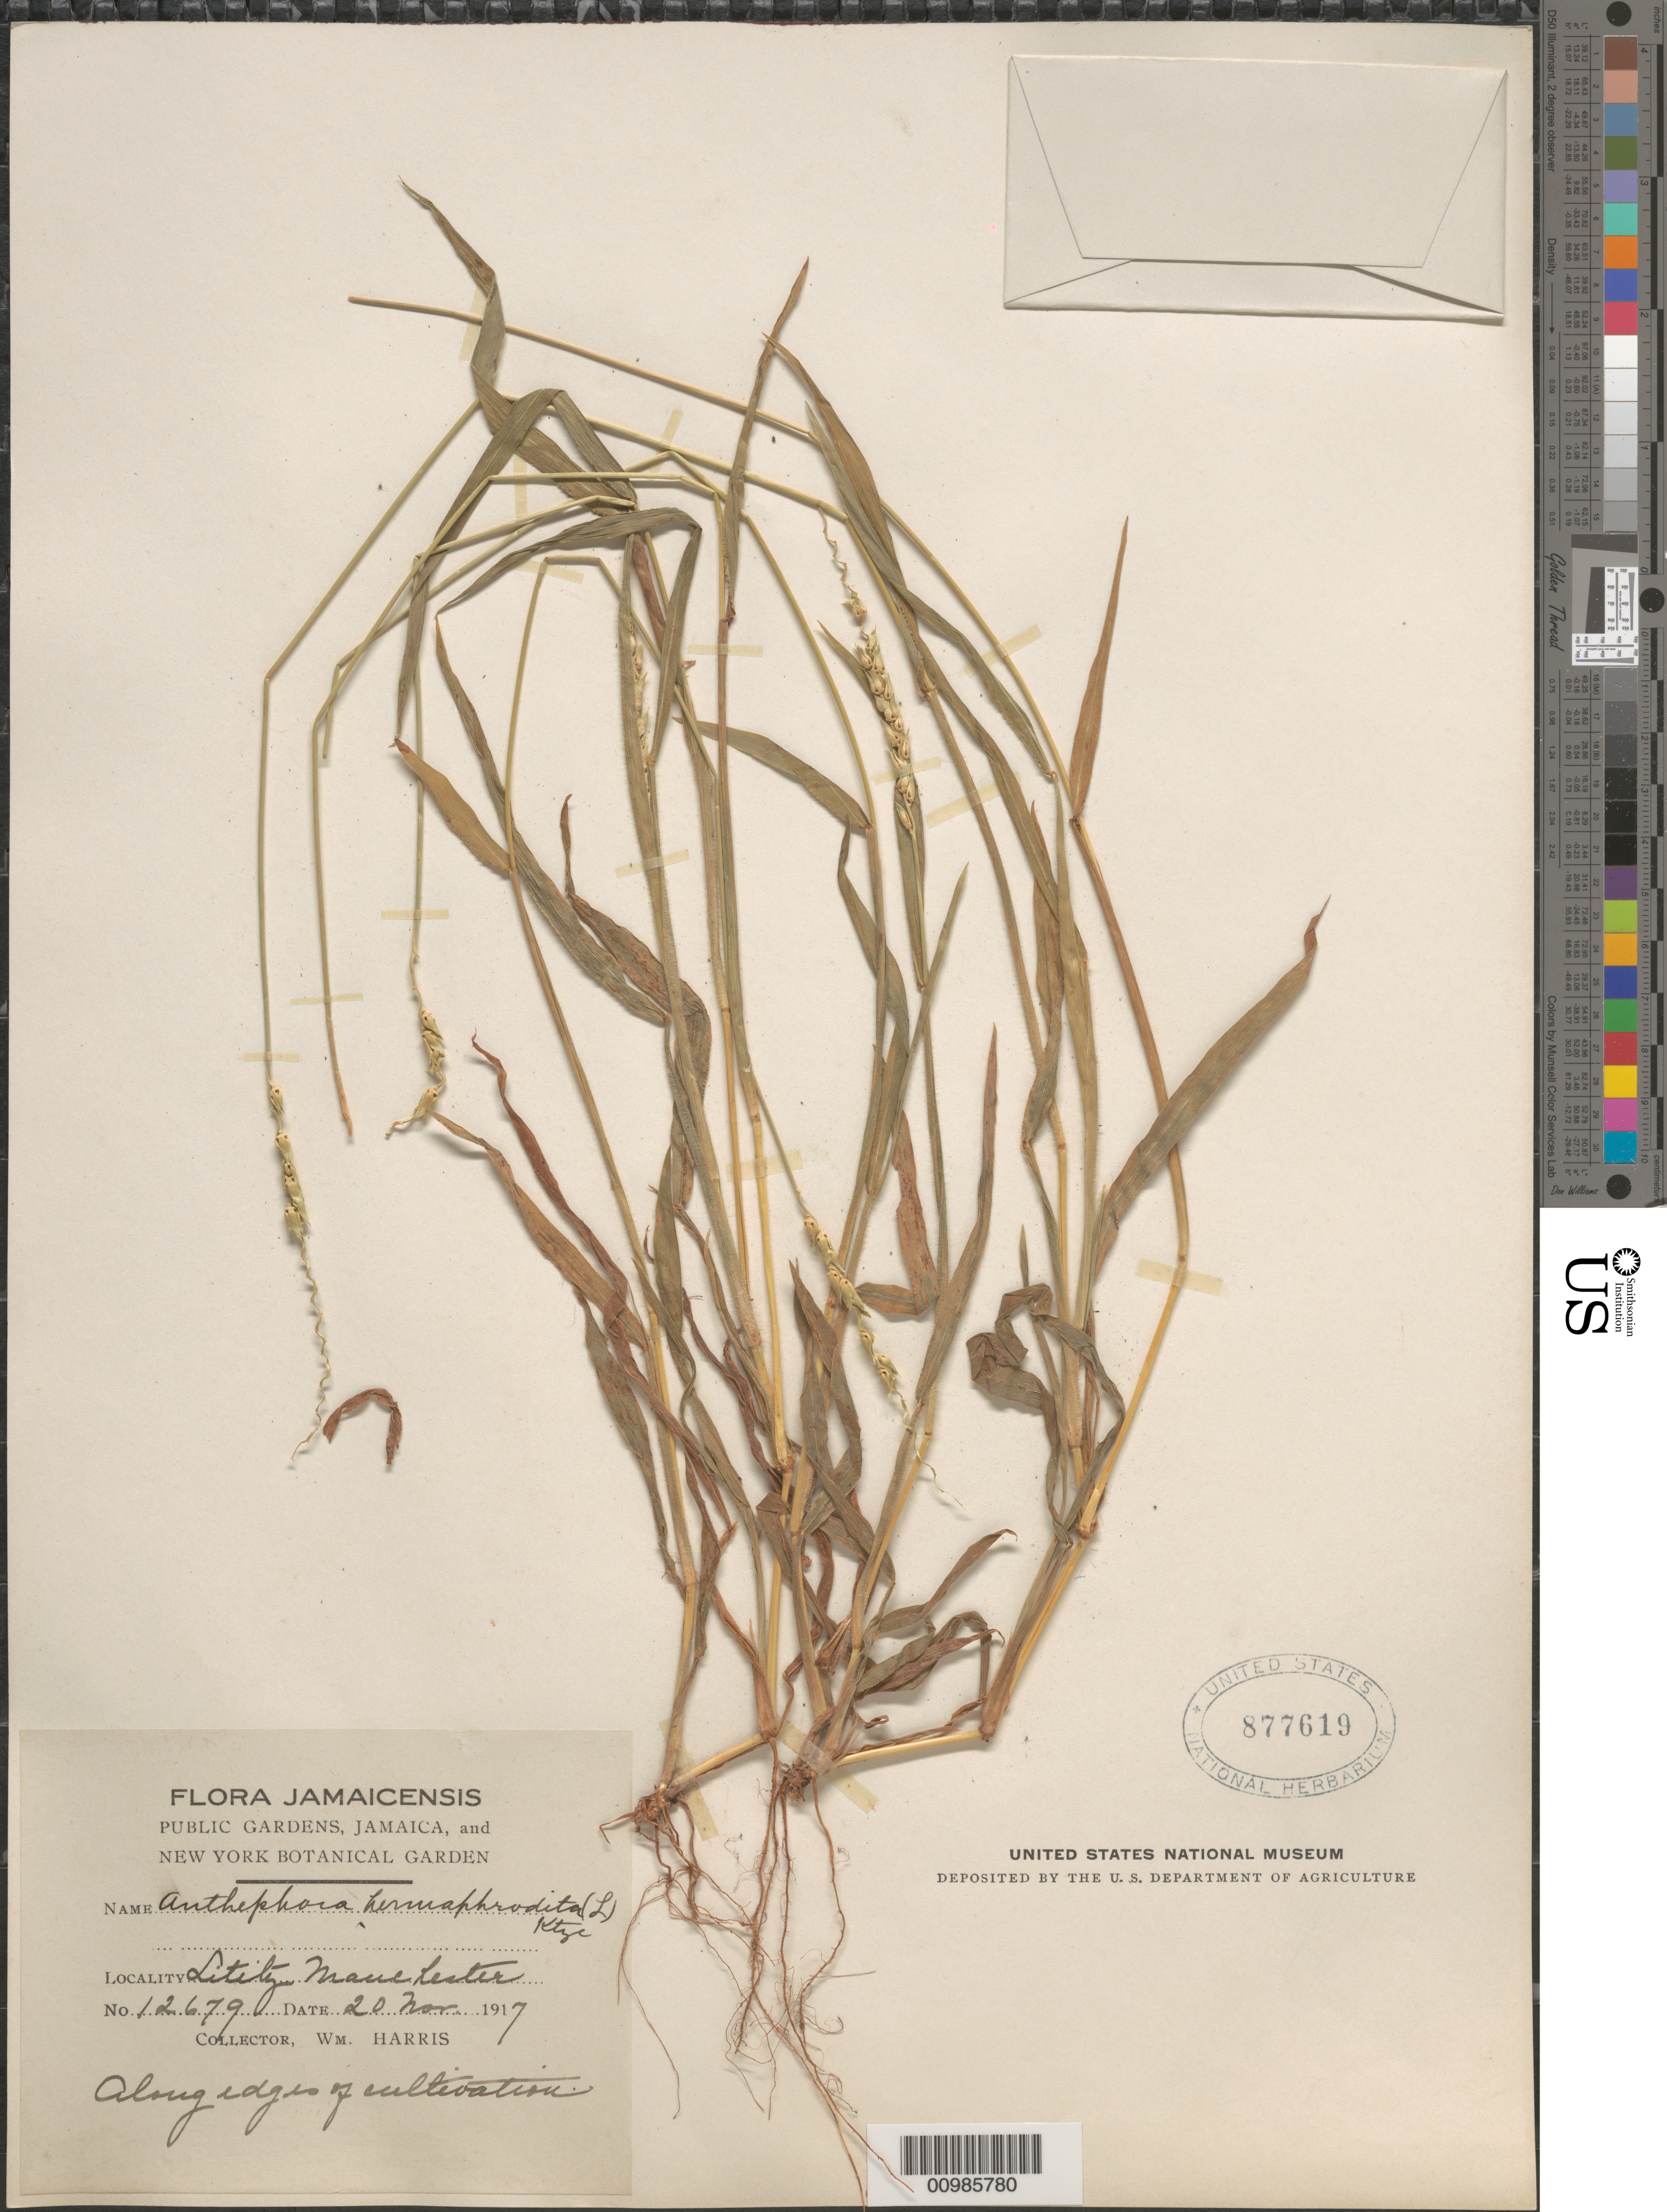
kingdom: Plantae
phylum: Tracheophyta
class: Liliopsida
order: Poales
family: Poaceae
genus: Anthephora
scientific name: Anthephora hermaphrodita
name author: (L.) Kuntze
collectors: W. H. Harris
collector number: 12679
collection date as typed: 20 Nov 1917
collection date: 1917-11-20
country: Jamaica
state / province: Manchester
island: Jamaica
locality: Lititz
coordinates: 0 N, 0 E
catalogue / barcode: US 877619